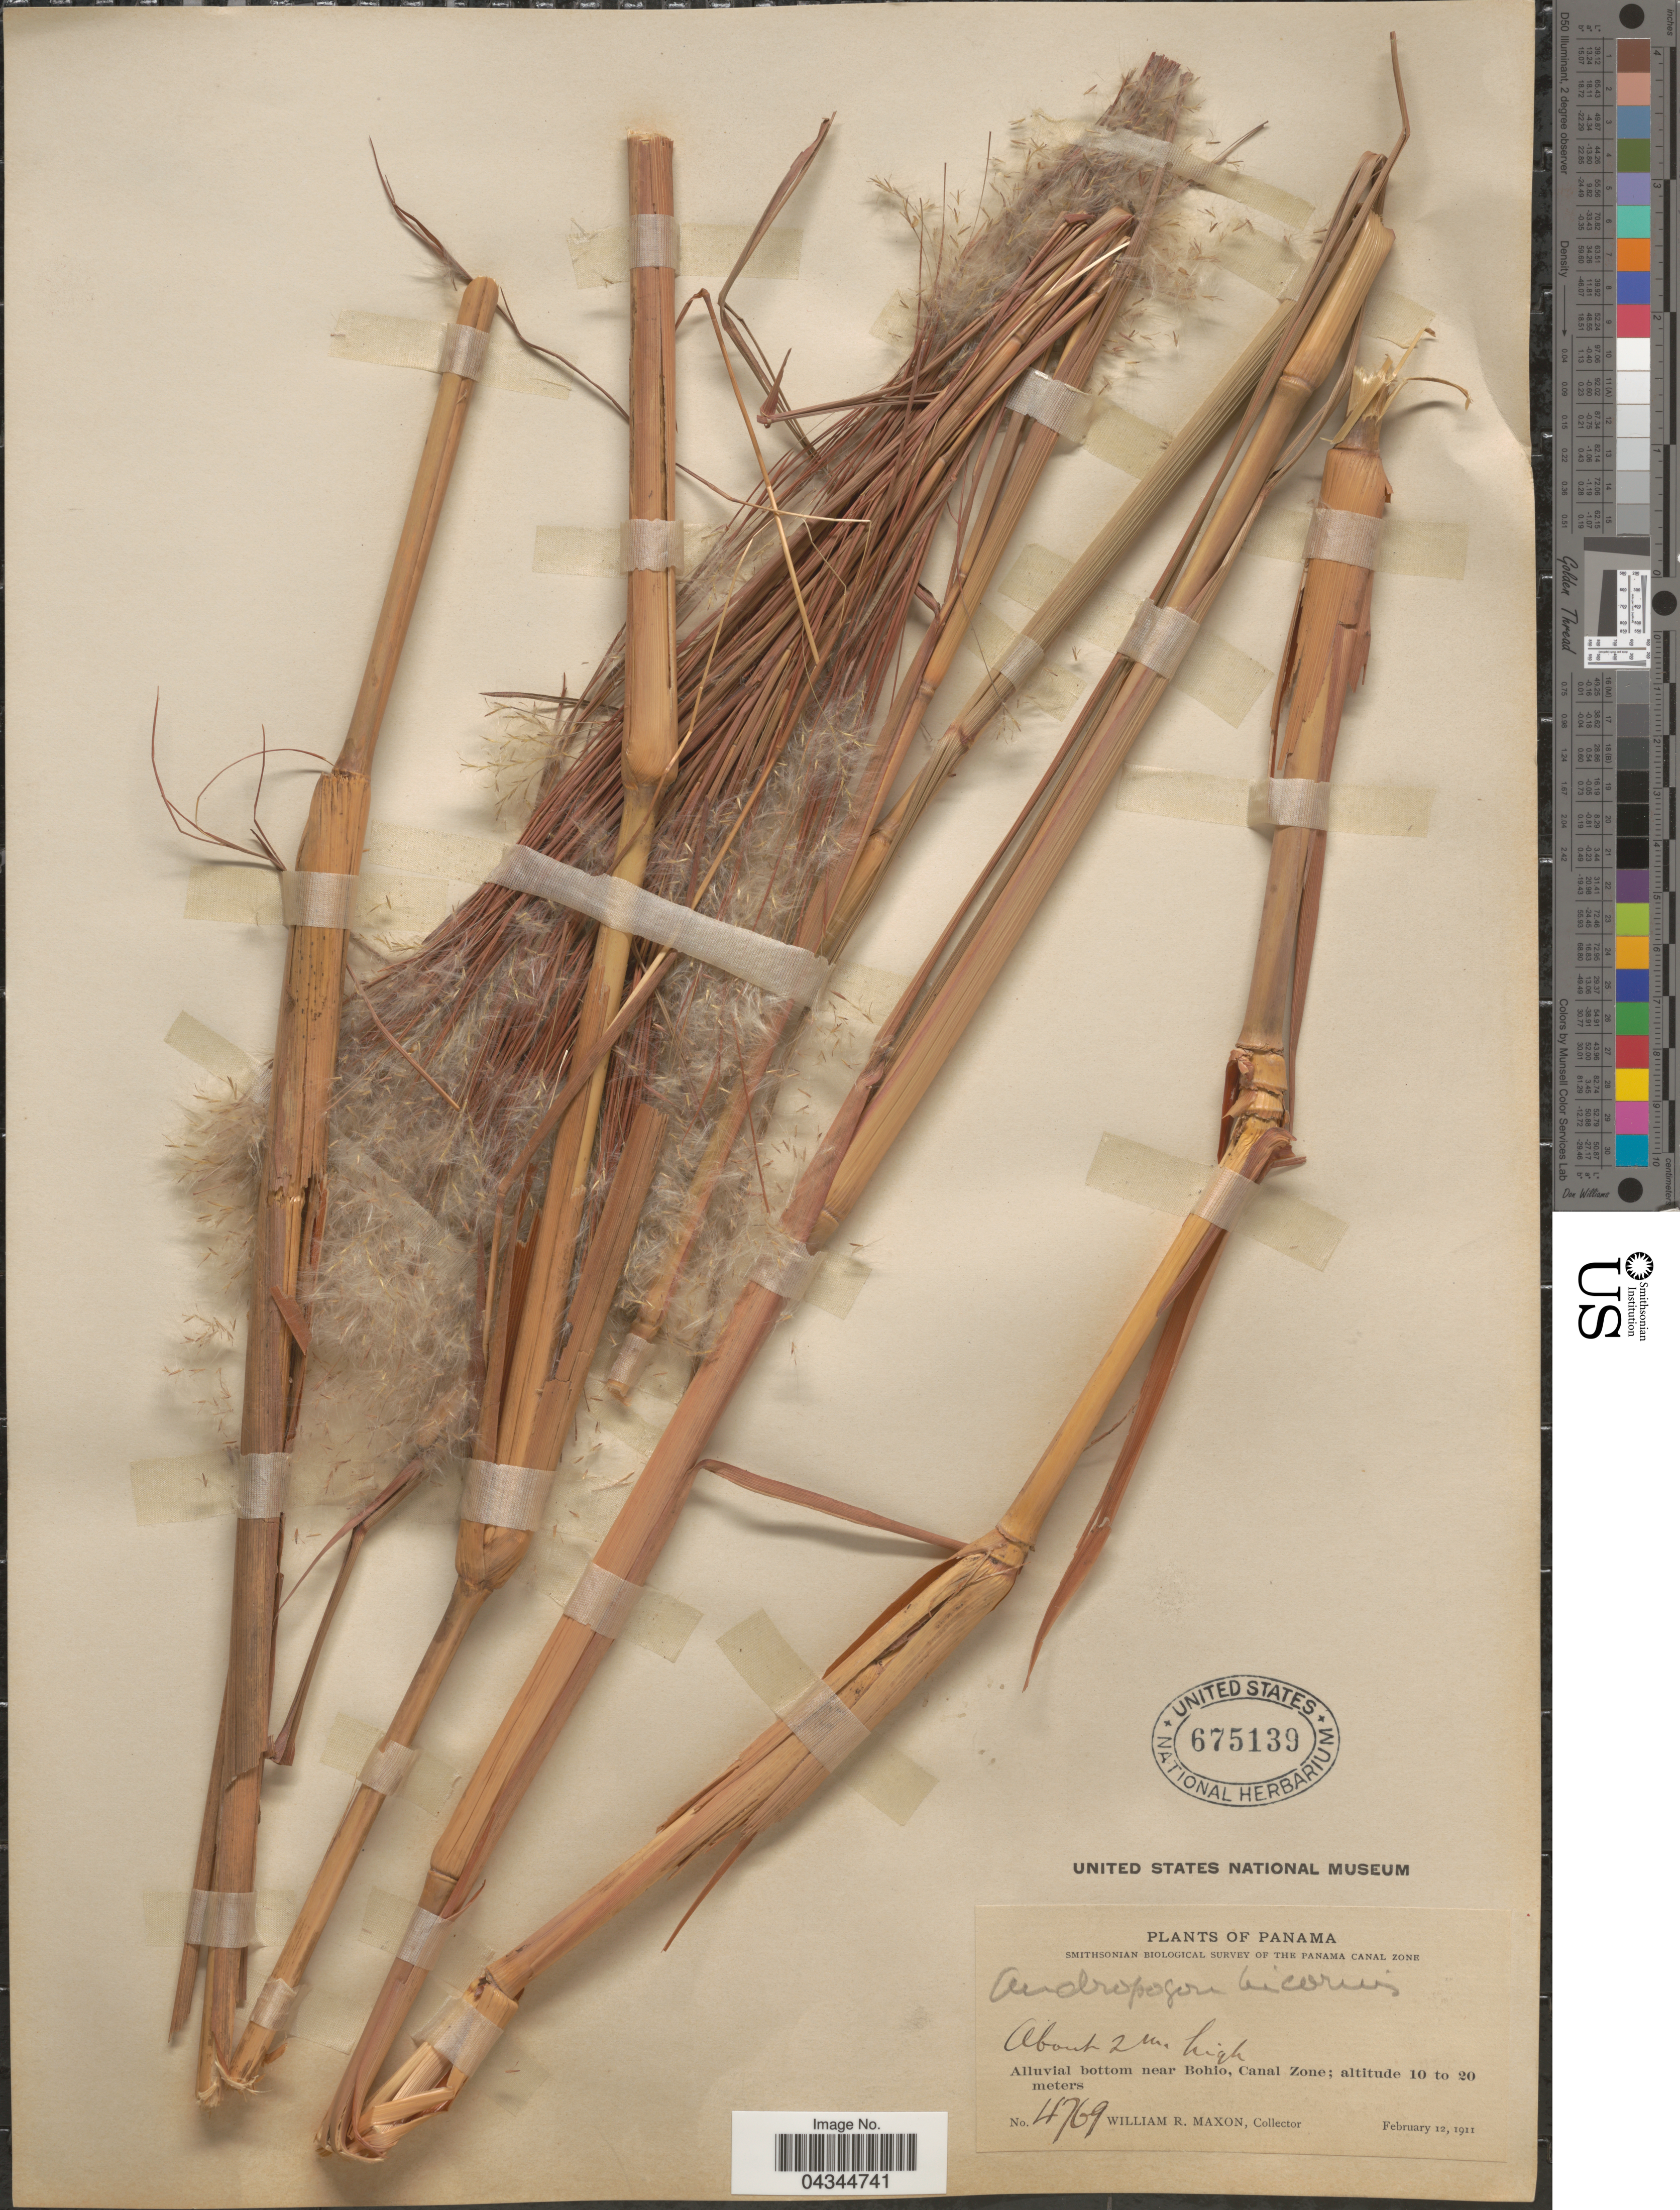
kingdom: Plantae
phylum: Tracheophyta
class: Liliopsida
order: Poales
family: Poaceae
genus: Andropogon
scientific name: Andropogon bicornis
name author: L.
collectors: W. R. Maxon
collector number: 4769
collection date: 1911-02-12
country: Panama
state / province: Colón / Panamá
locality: Smithsonian Biological Survey of the Panama Canal Zone. Alluvial bottom near Bohio, Canal Zone.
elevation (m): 10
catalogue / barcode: US 675139